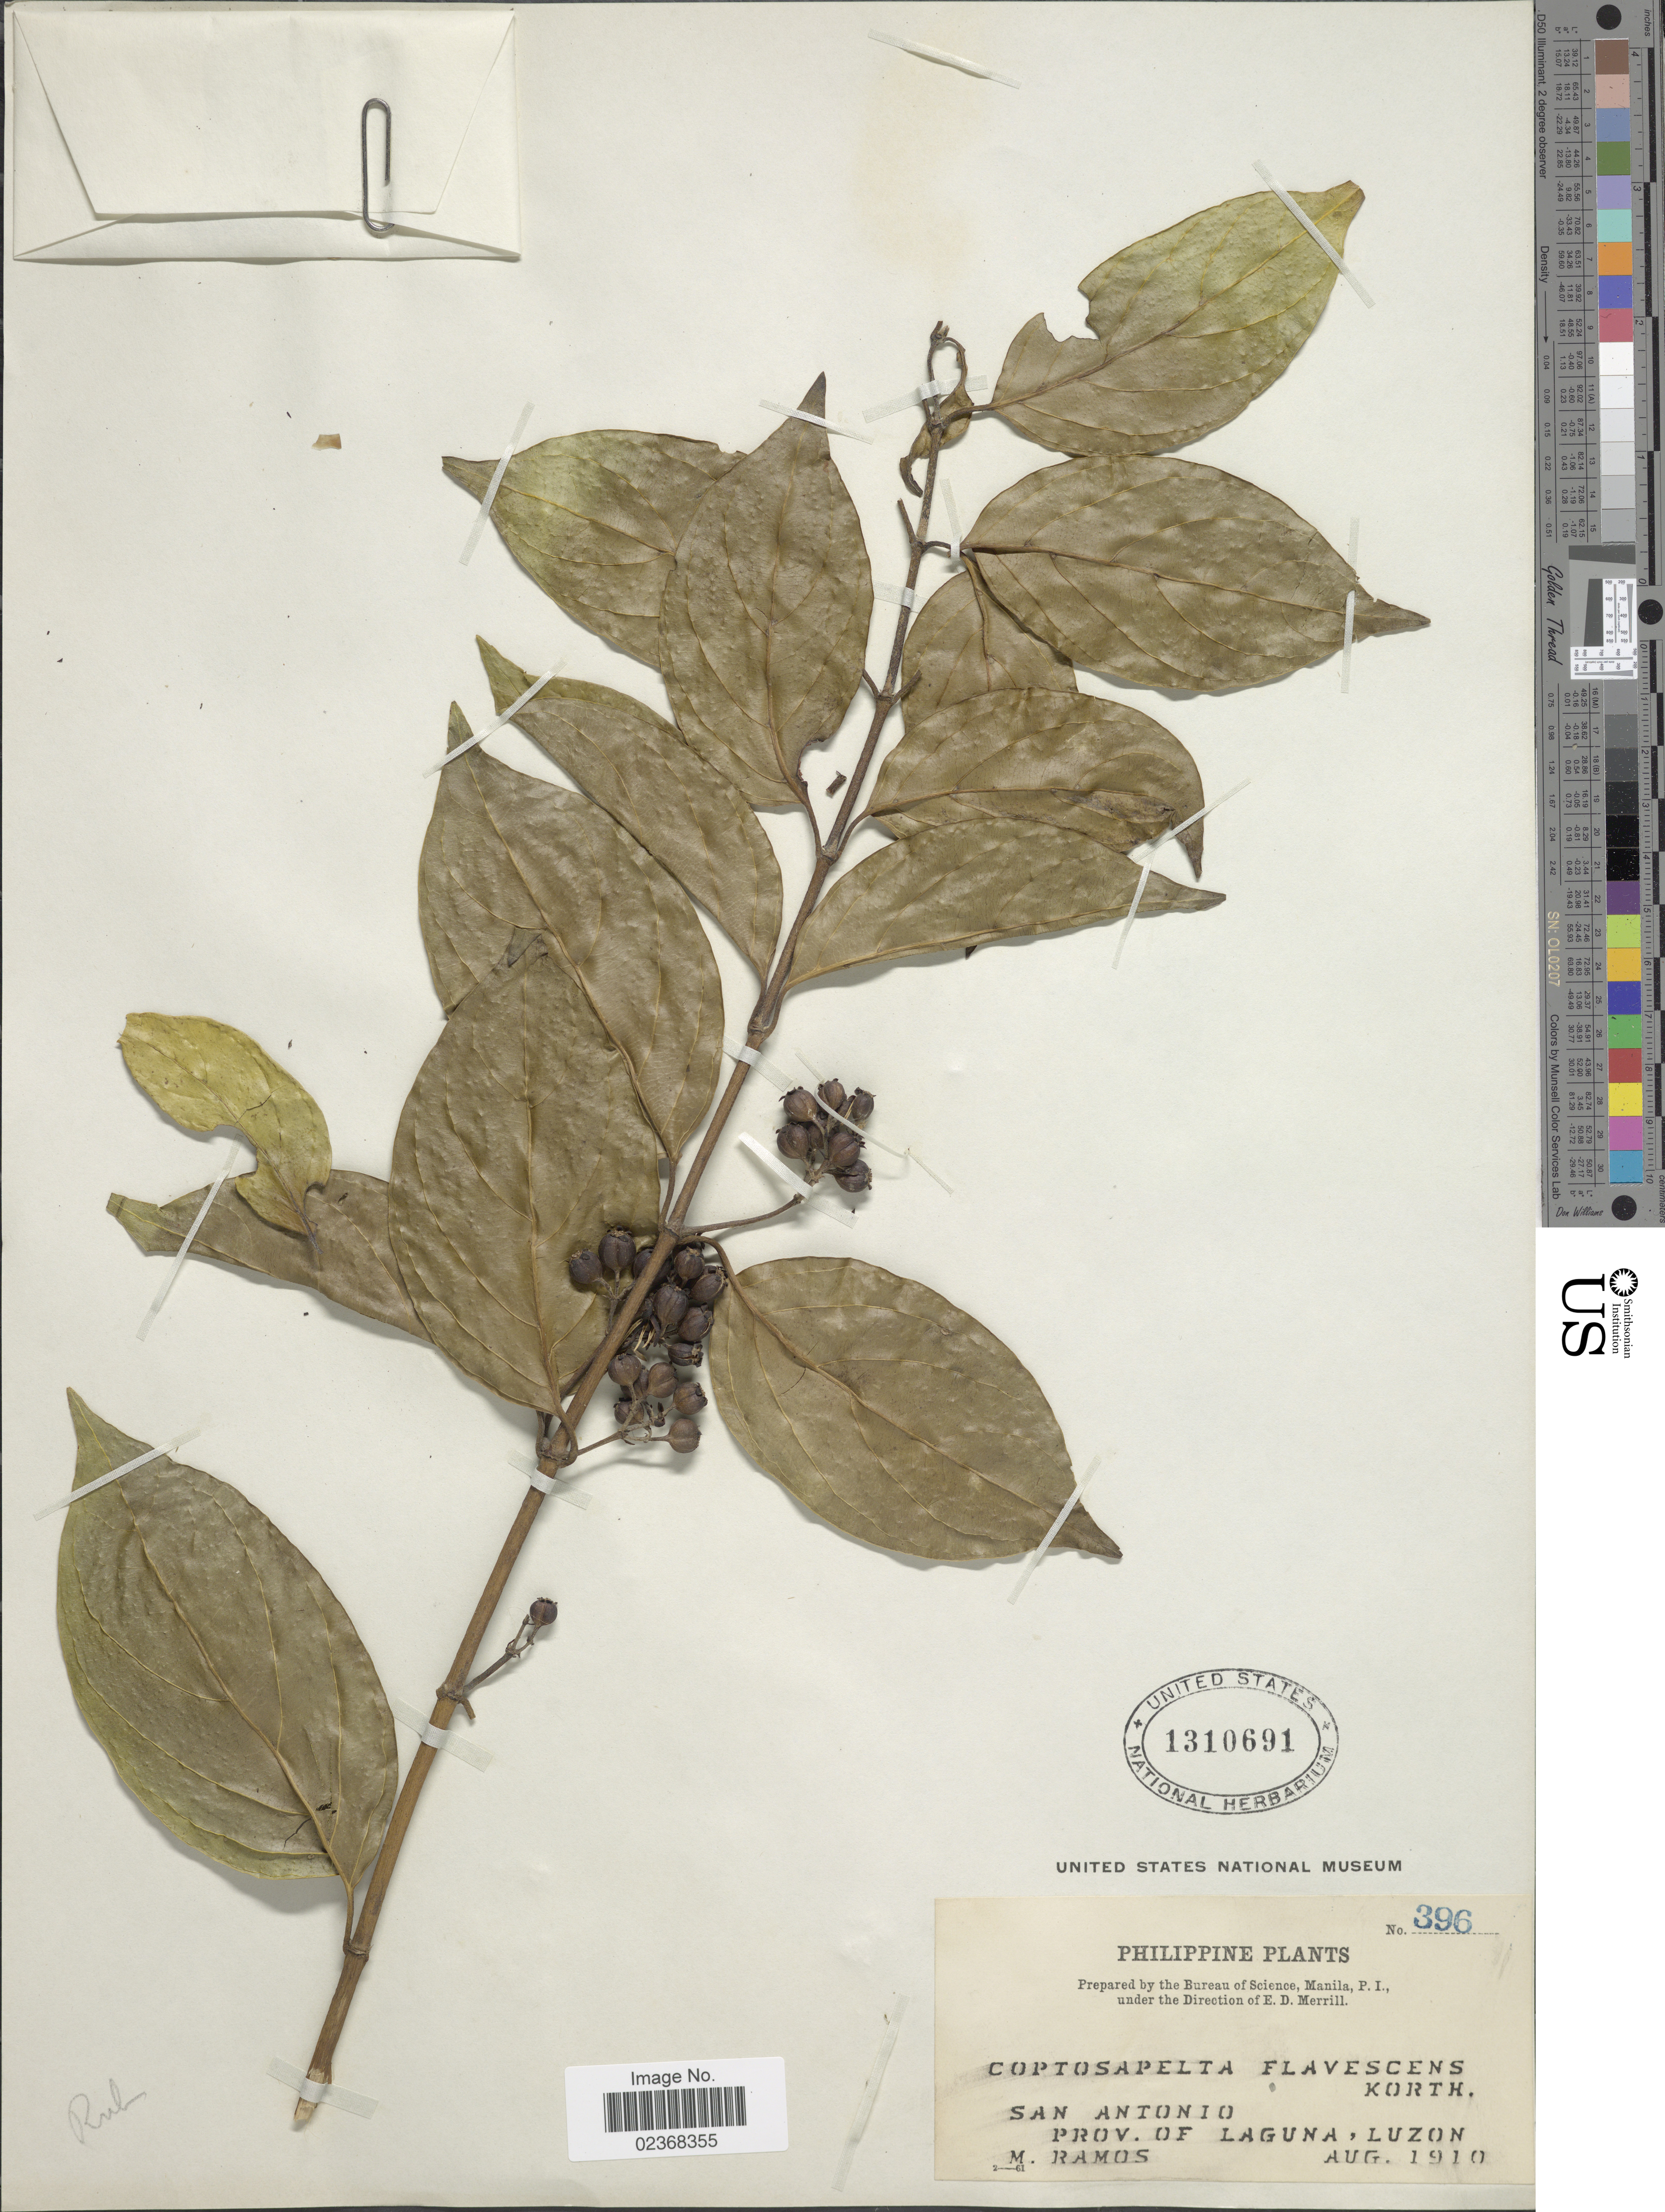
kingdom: Plantae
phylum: Tracheophyta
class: Magnoliopsida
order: Gentianales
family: Rubiaceae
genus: Coptosapelta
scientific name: Coptosapelta olaciformis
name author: (Merr.) Elmer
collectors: M. Ramos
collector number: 396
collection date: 1910-08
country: Philippines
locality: San Antonio, Prov. of Laguna, Luzon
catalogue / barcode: US 1310691